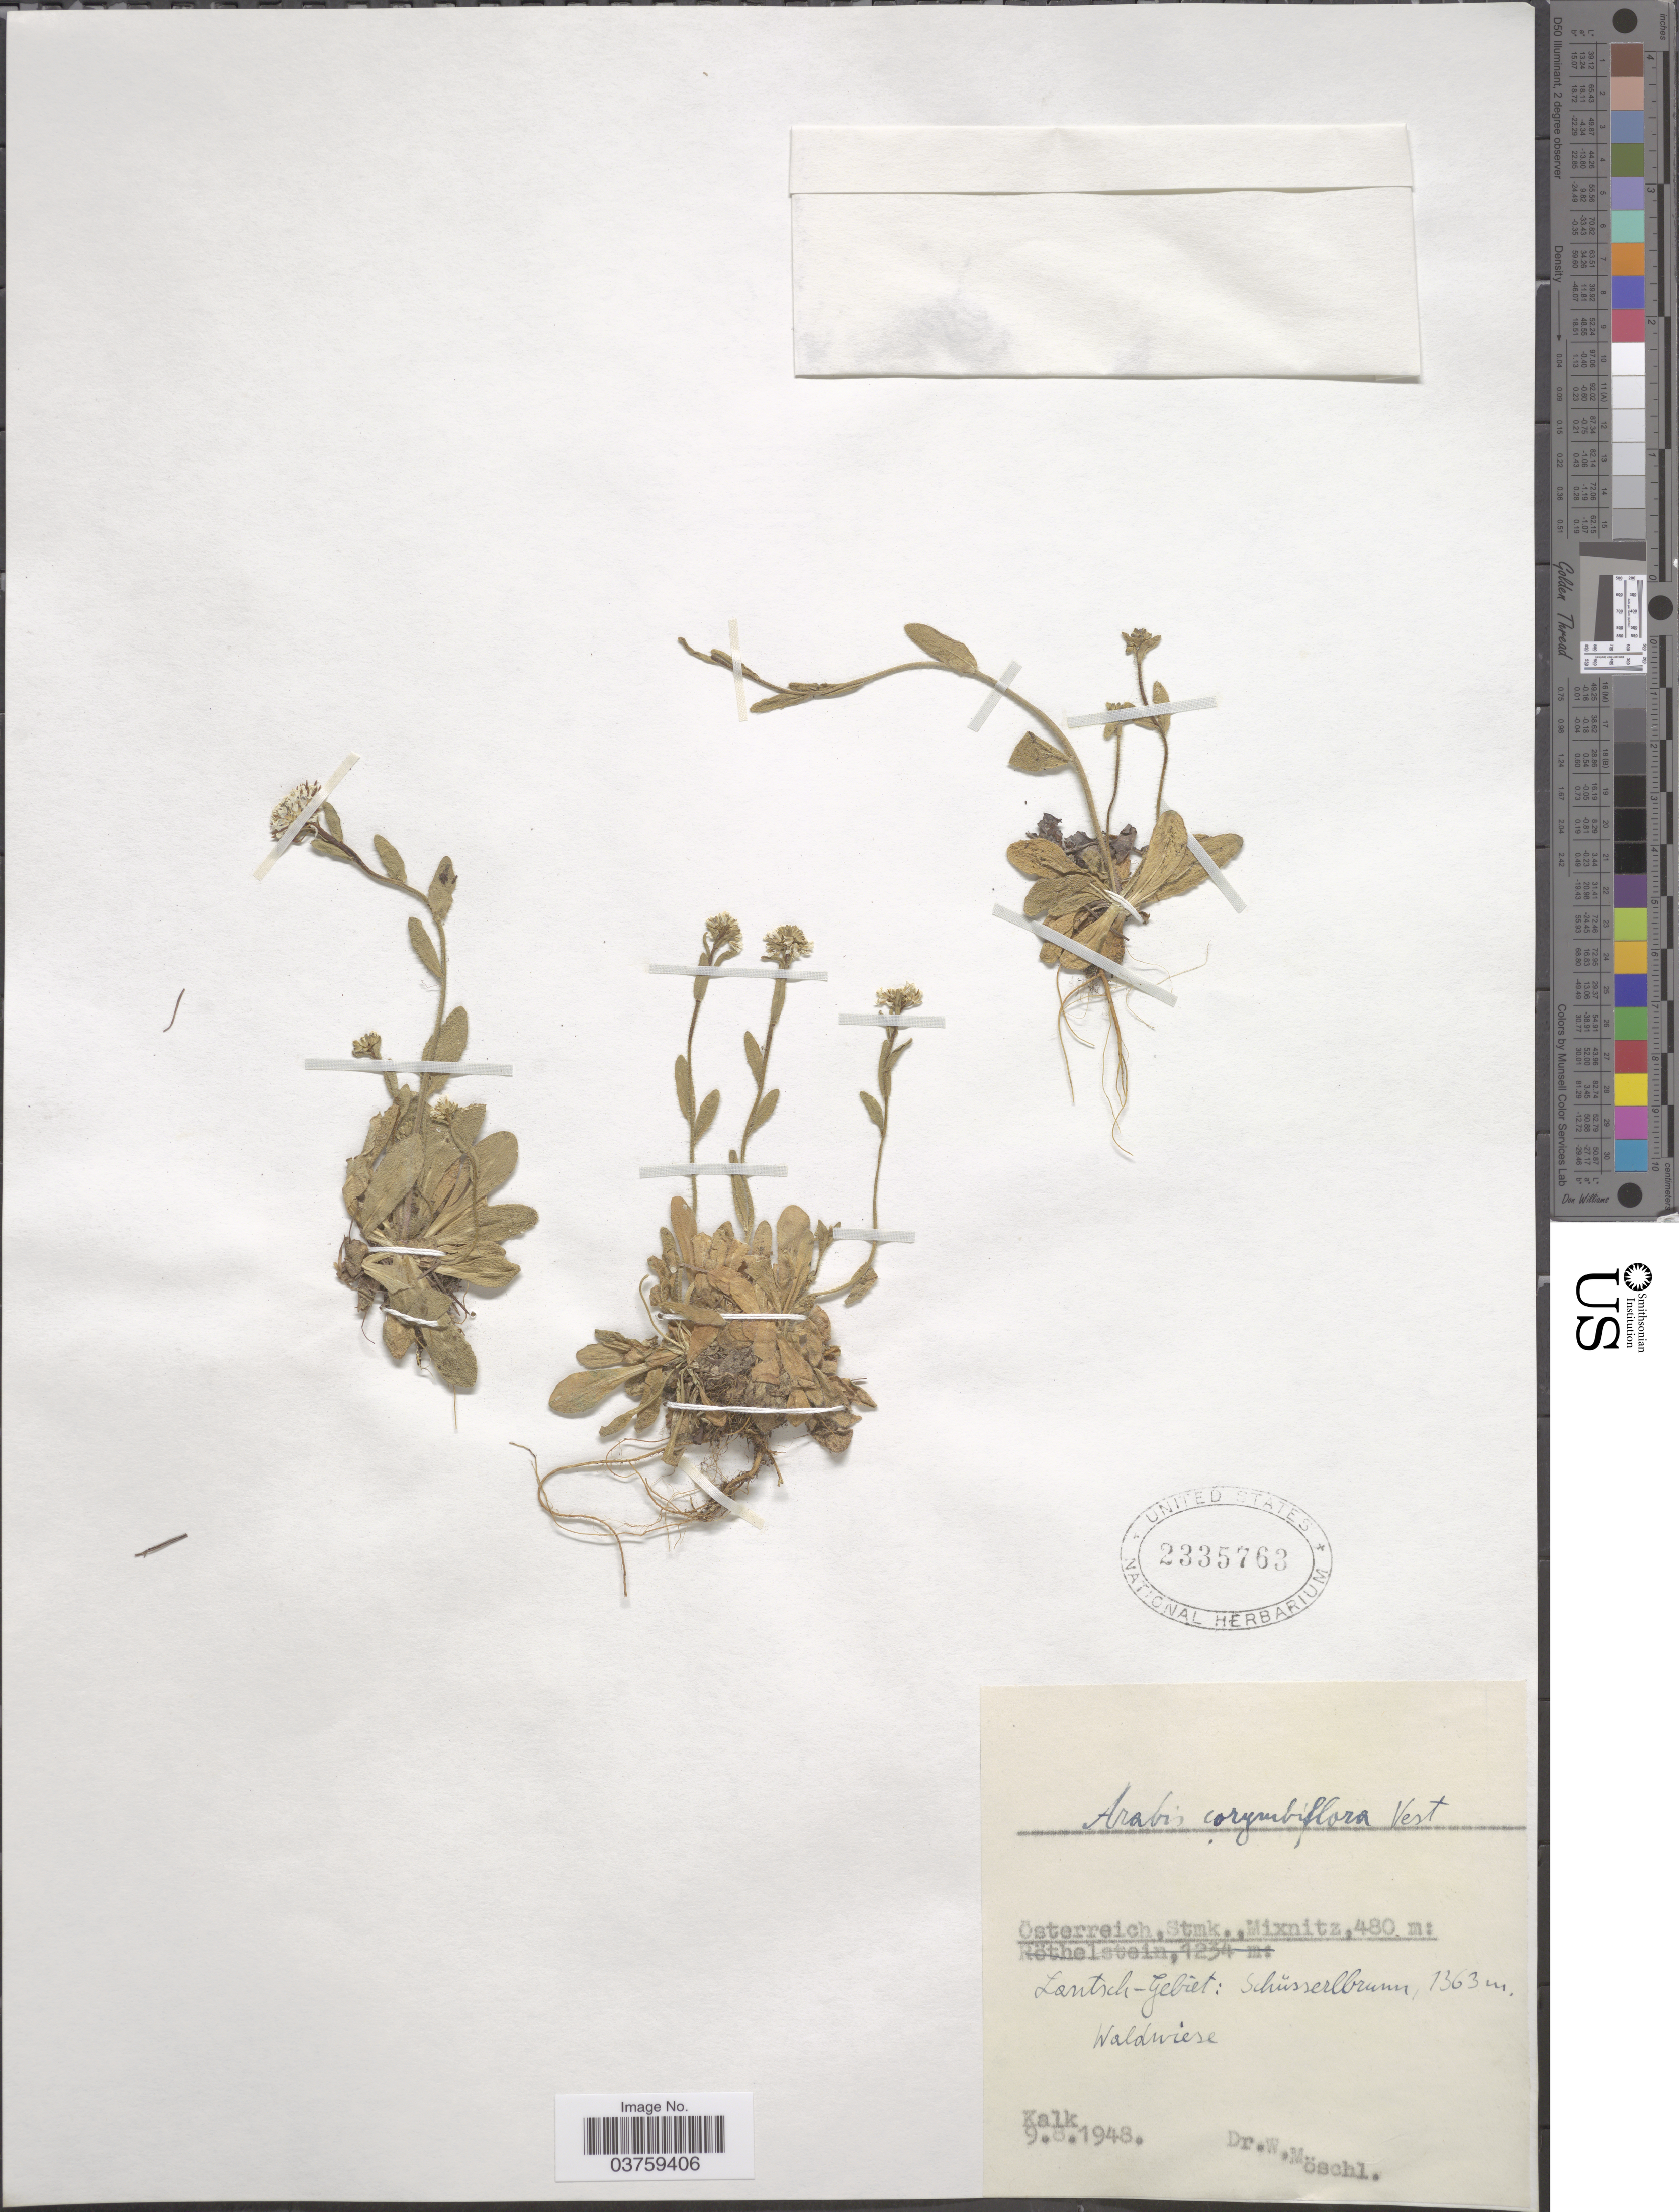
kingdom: Plantae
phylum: Tracheophyta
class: Magnoliopsida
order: Brassicales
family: Brassicaceae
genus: Arabis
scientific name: Arabis corymbiflora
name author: Vest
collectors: W. Moschl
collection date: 1948-08-09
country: Austria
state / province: Steiermark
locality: Österreich, Stmk., Mixnitz. Lantsch-Gebiet: Schüsserlbrunn, Waldwiese. Kalk.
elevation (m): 480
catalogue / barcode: US 2335763